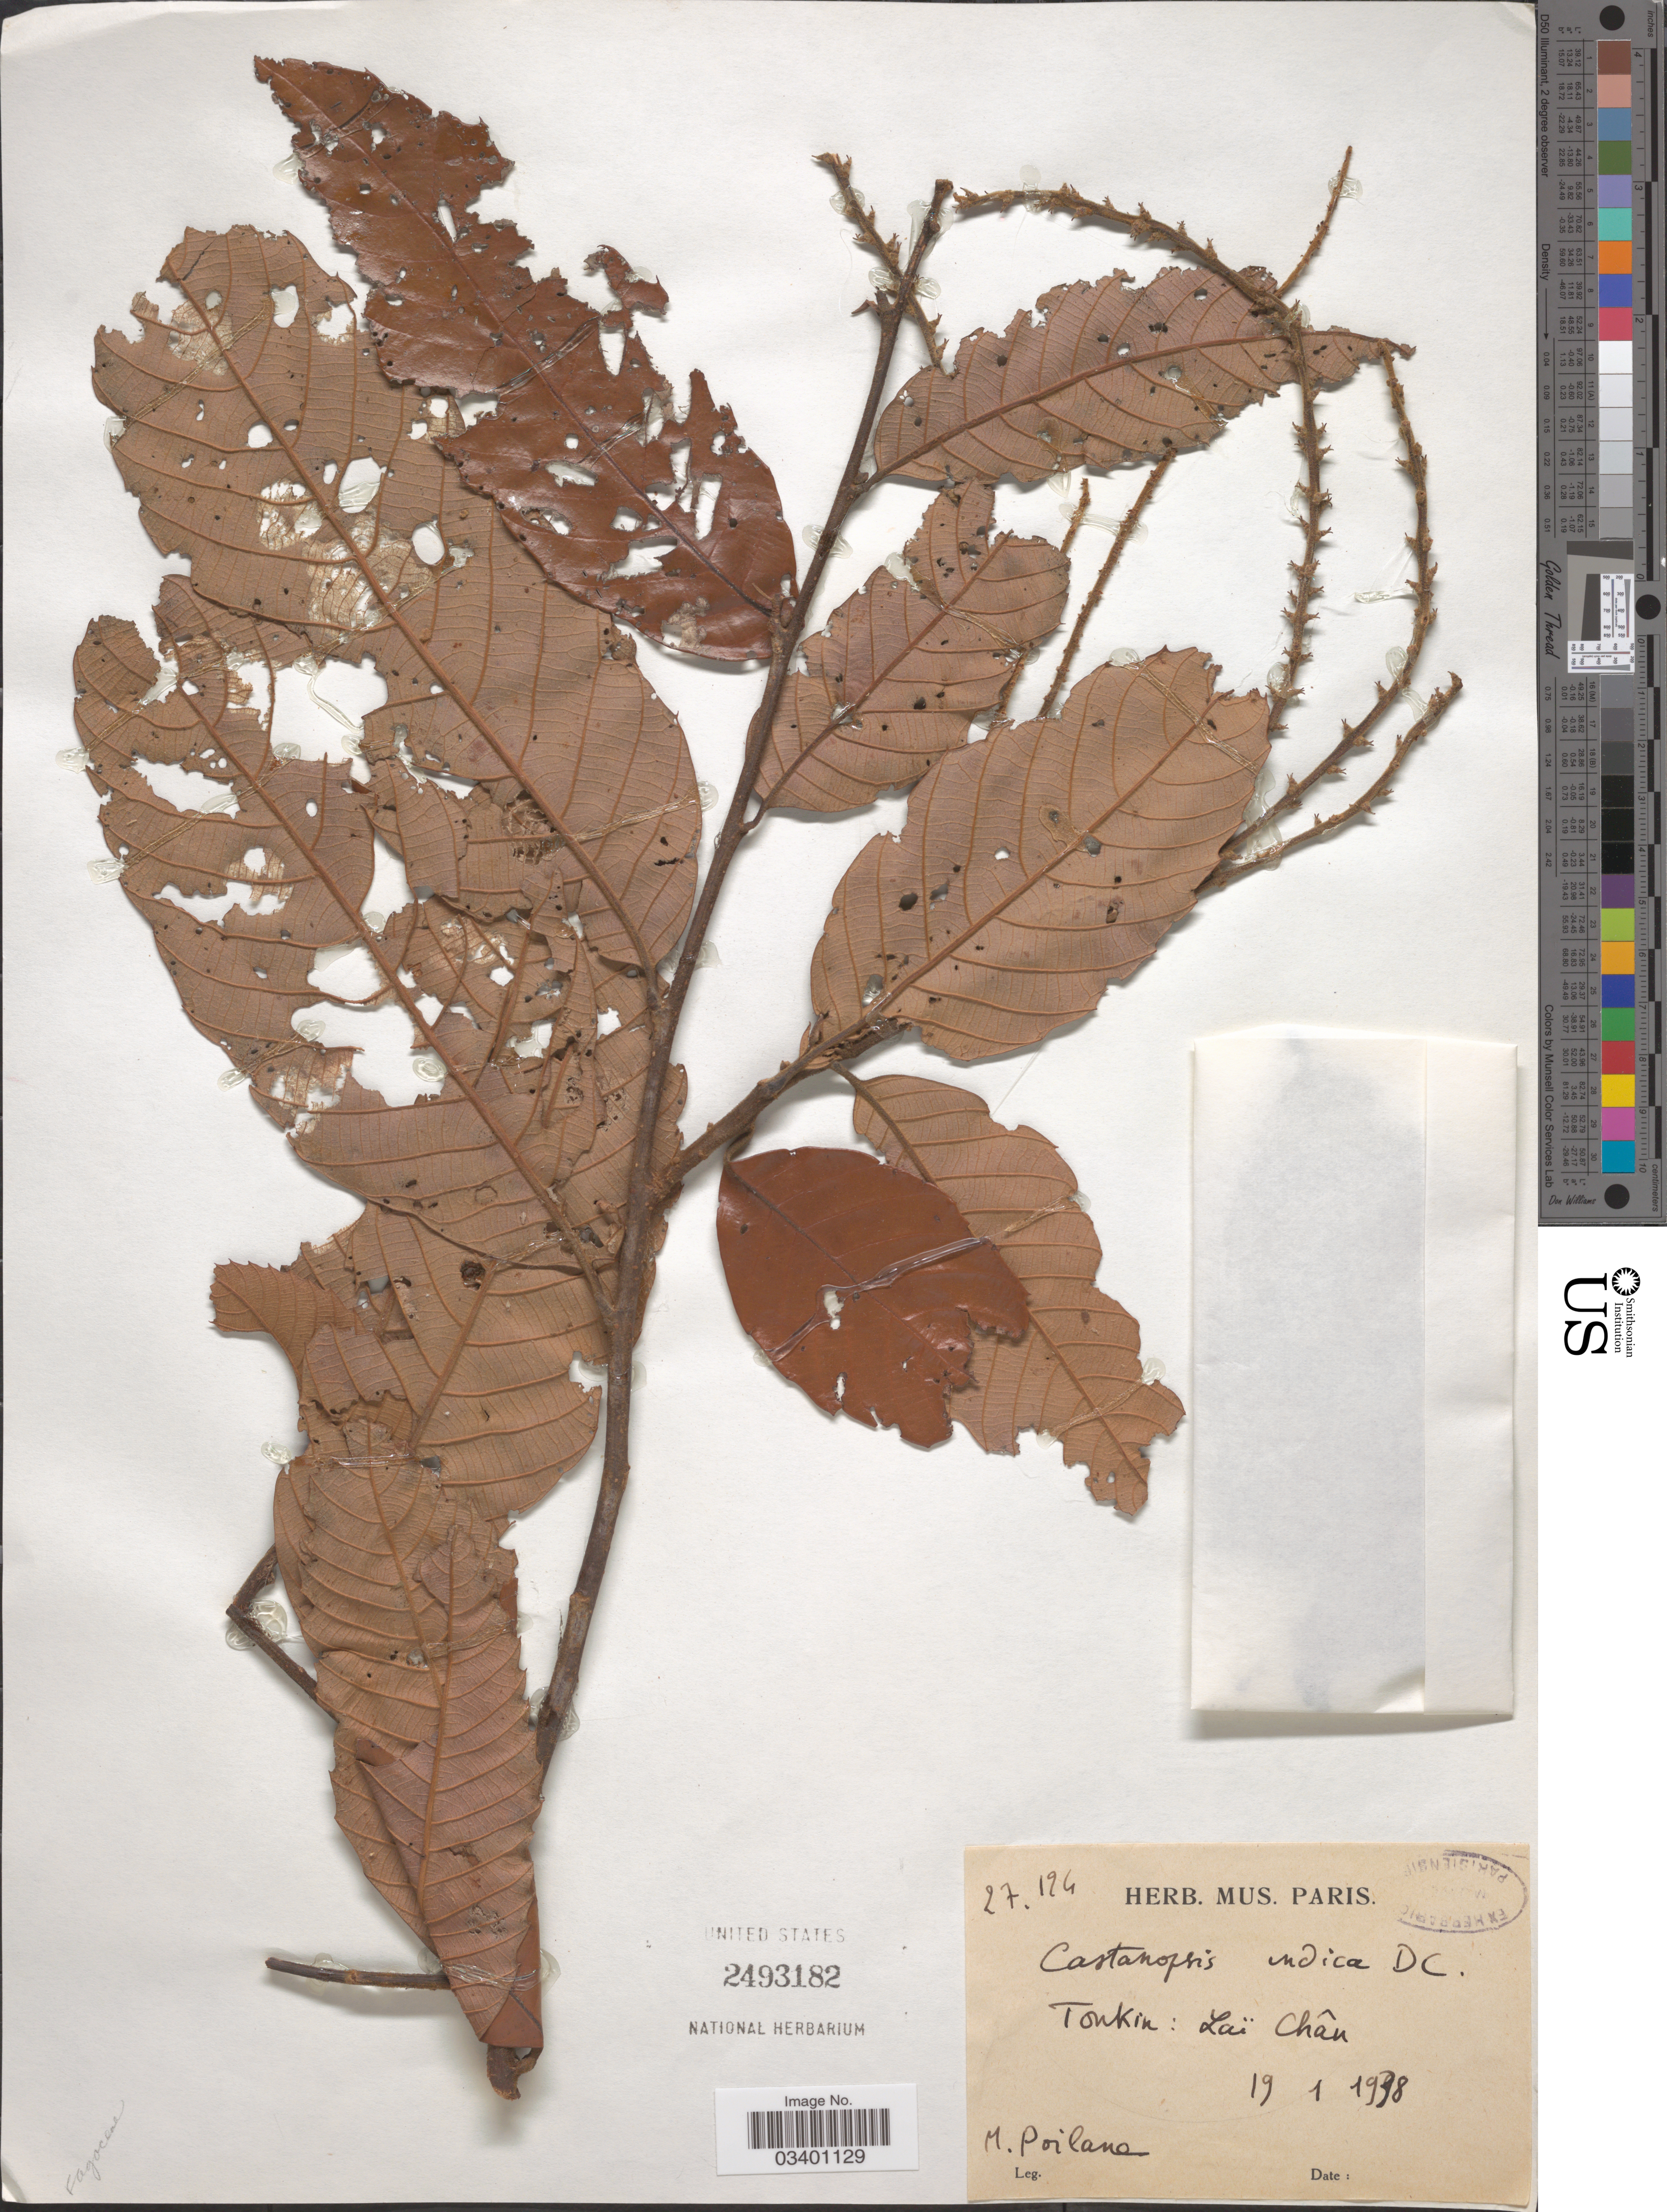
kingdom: Plantae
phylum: Tracheophyta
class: Magnoliopsida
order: Fagales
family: Fagaceae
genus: Castanopsis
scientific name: Castanopsis indica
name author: (Roxb.) A. DC.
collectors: M. Poilane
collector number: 27124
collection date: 1938-01-19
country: Vietnam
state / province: Lai Chau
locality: Tonkin: Laï Châu.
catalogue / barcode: US 2493182